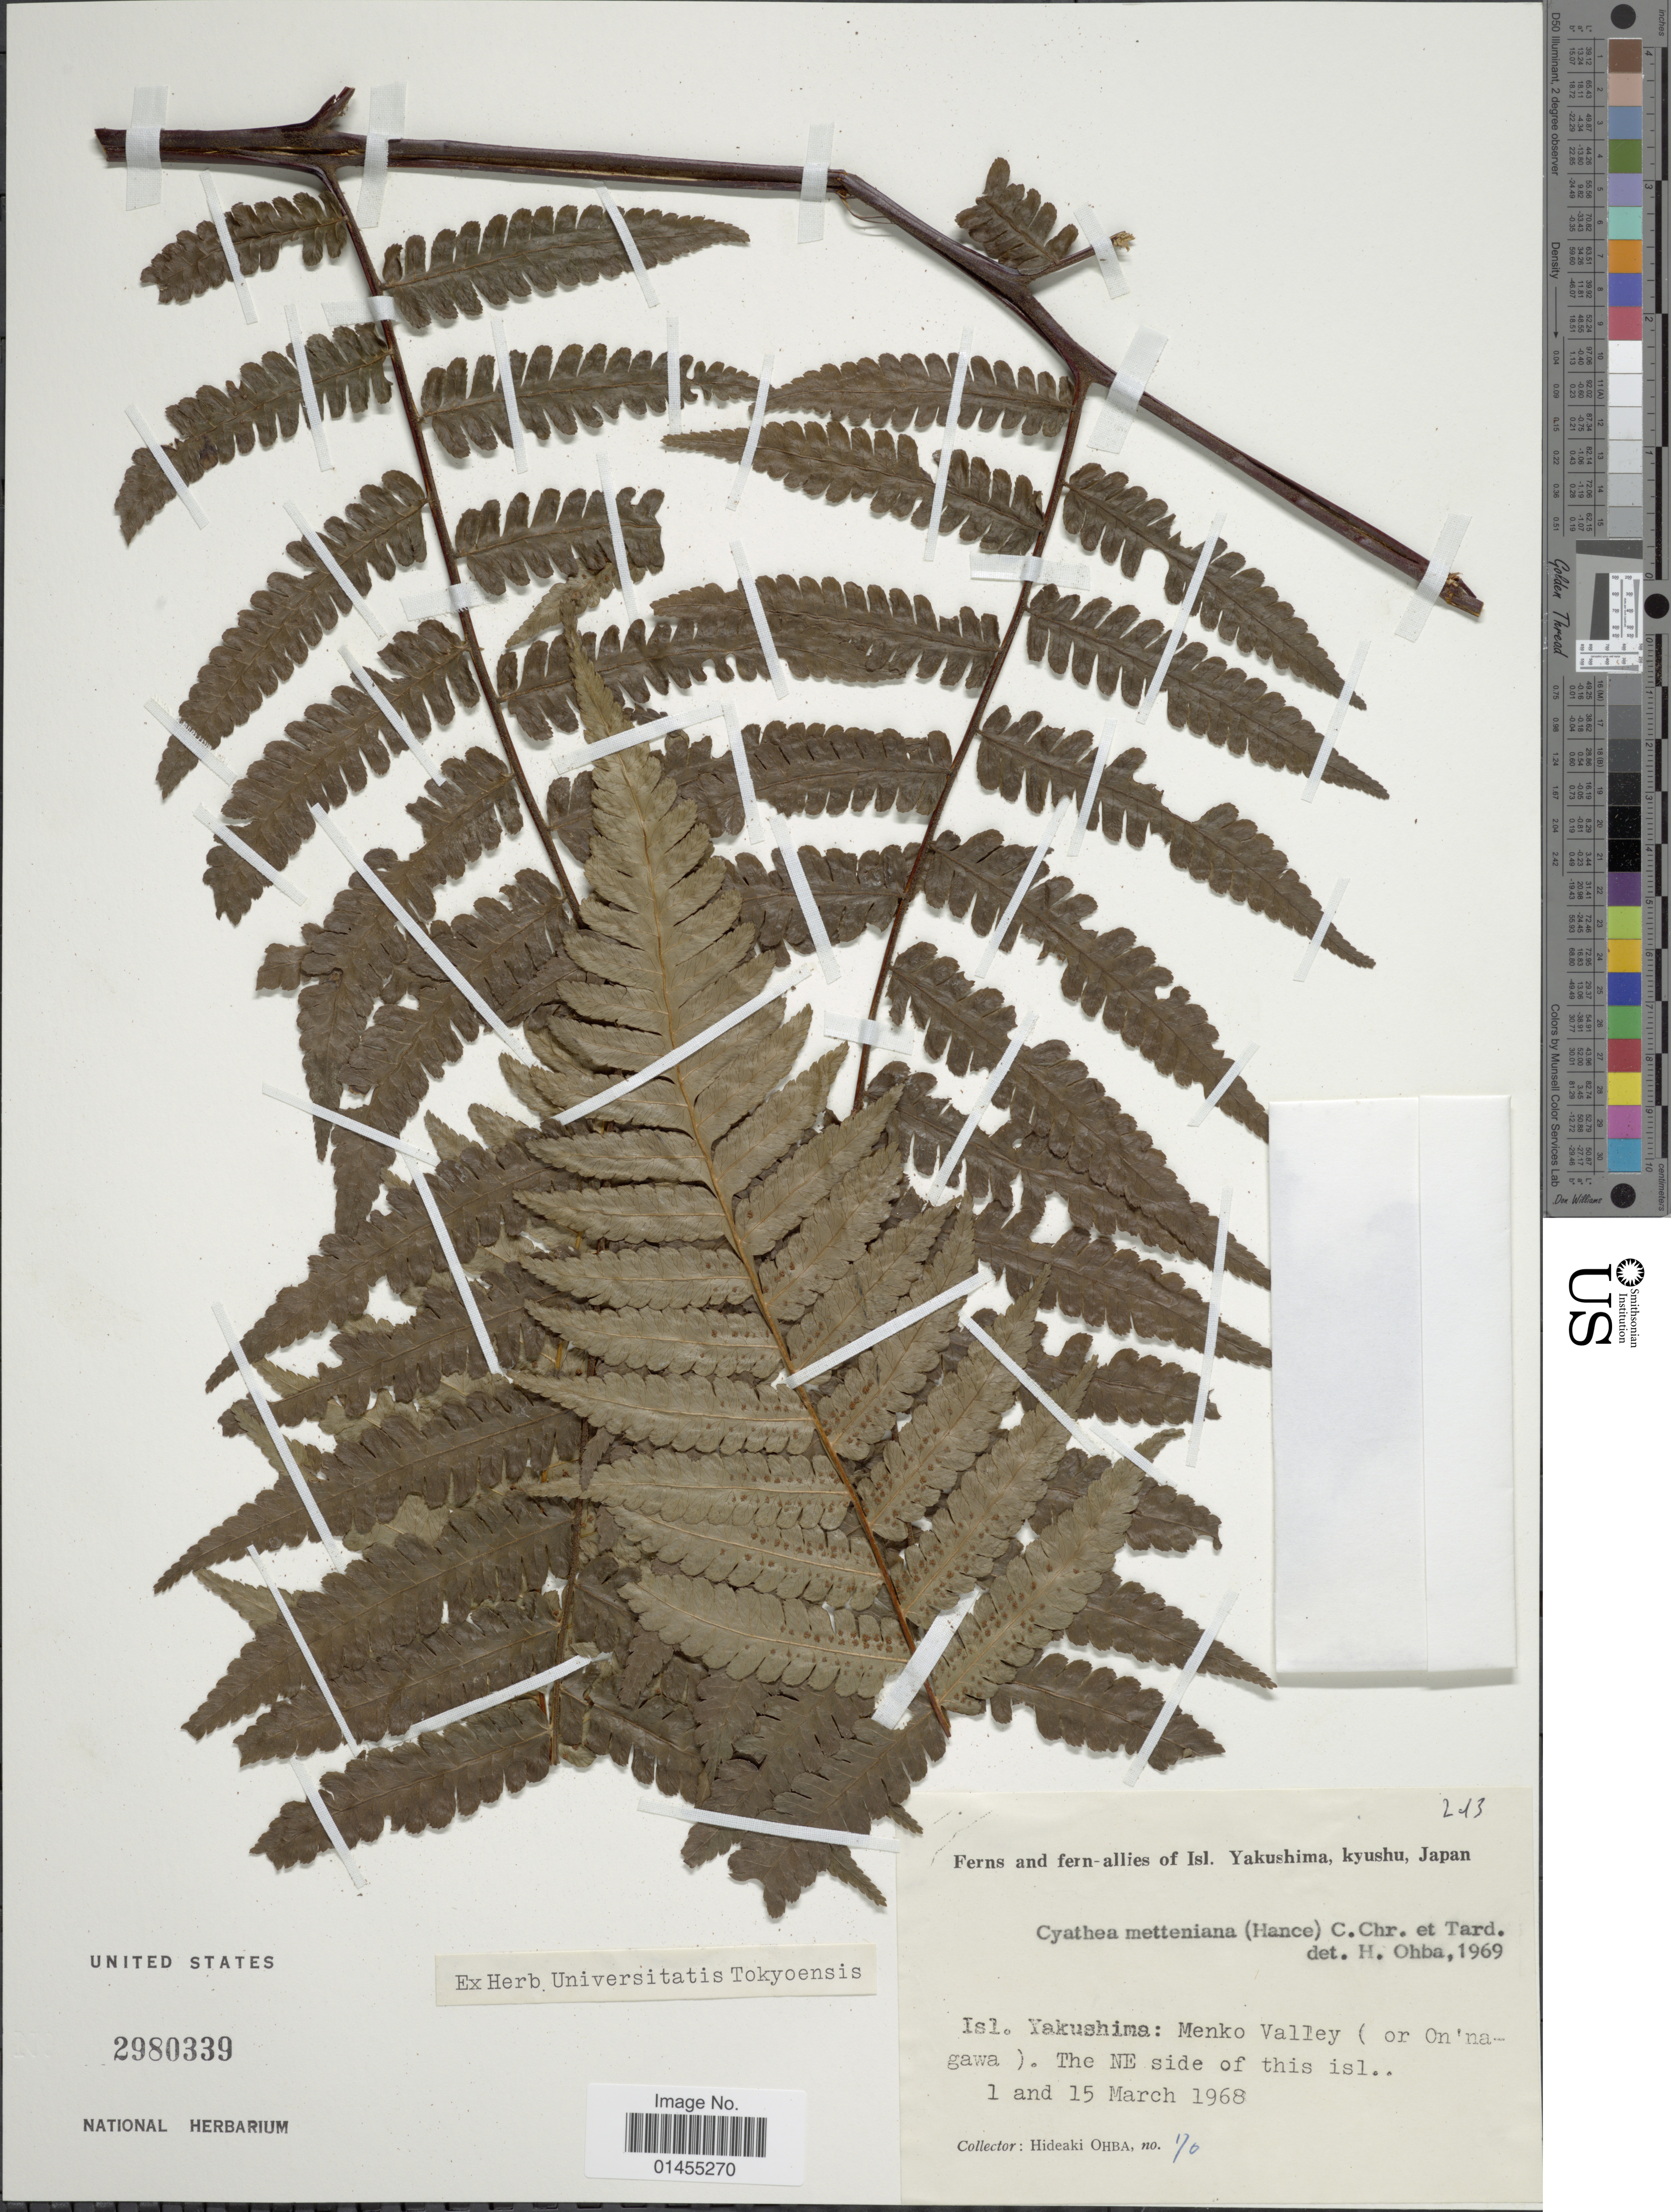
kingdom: Plantae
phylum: Tracheophyta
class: Polypodiopsida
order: Cyatheales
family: Cyatheaceae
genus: Alsophila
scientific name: Alsophila metteniana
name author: Hance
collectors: H. Ohba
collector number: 170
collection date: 1968-03-01/1968-03-15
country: Japan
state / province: Kagosima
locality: Isl. Yakushima, Kyushu, Menko Valley ( or On 'nagawa). The NE side of this isl.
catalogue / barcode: US 2980339